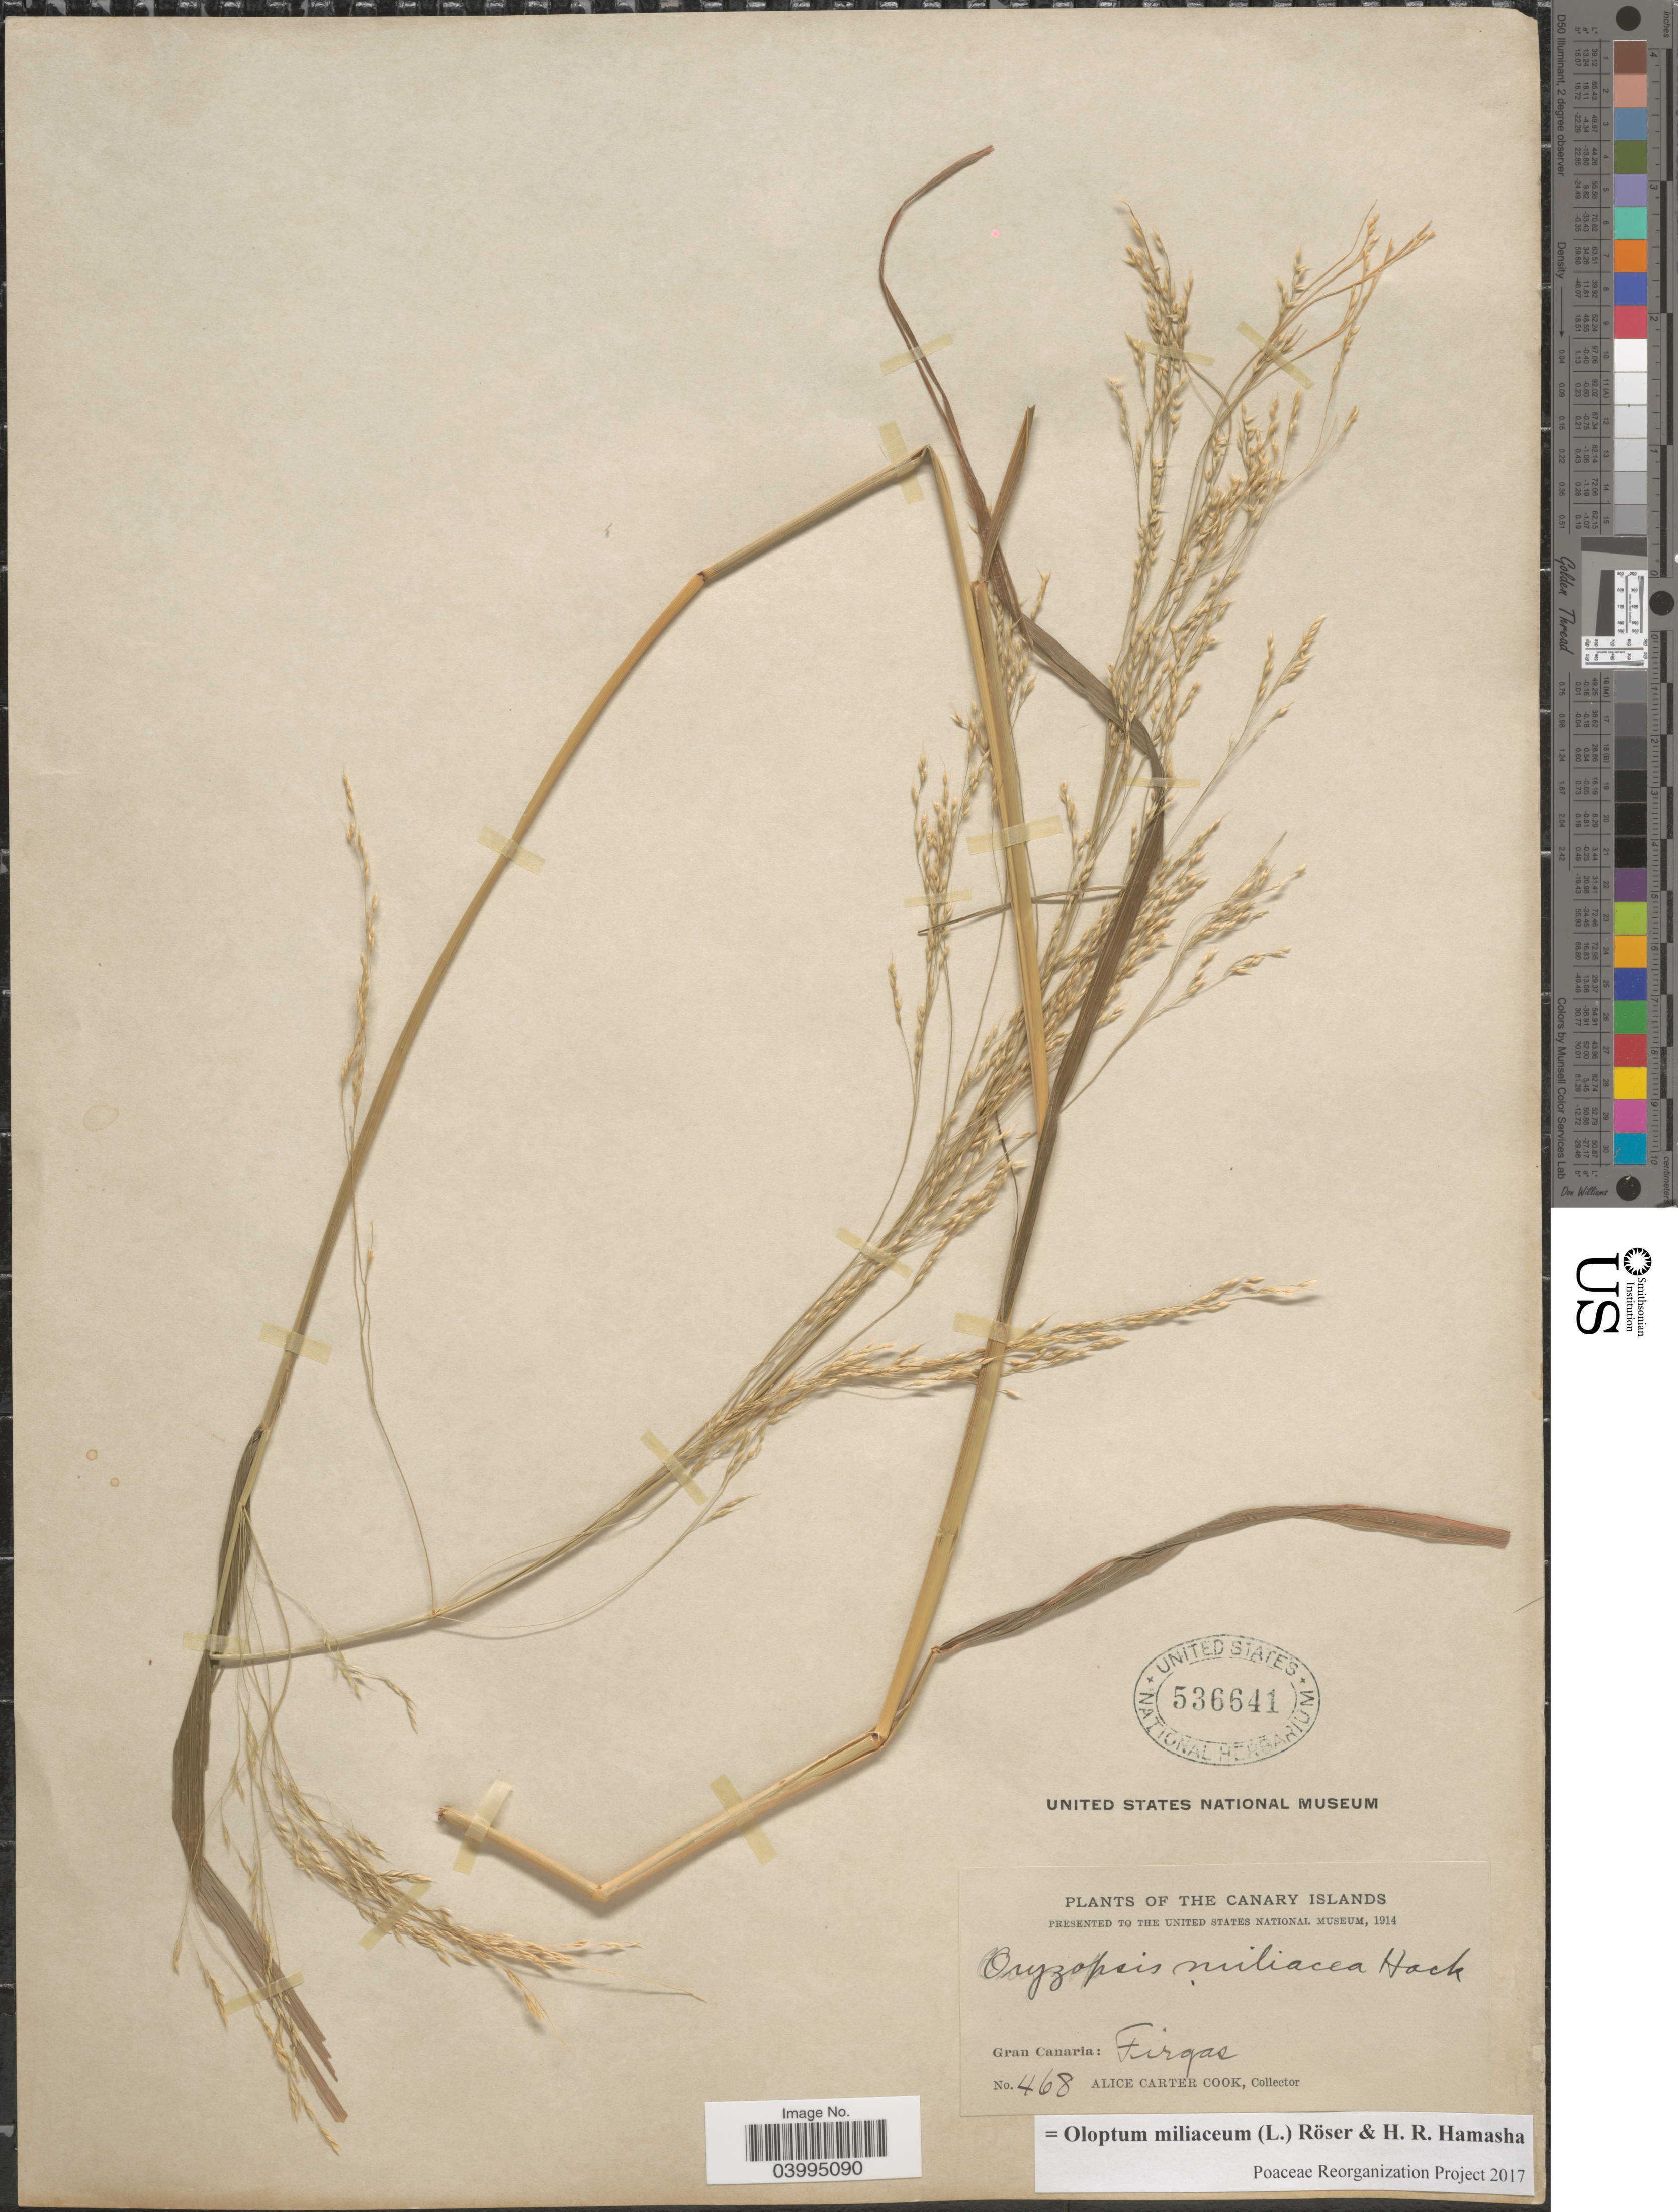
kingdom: Plantae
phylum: Tracheophyta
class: Liliopsida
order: Poales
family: Poaceae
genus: Oloptum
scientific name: Oloptum miliaceum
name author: Röser & H. R. Hamasha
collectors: Alice C. Cook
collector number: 468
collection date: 1914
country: Spain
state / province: Canarias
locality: Canary Islands. Gran Canaria: Firgas.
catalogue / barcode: US 536641